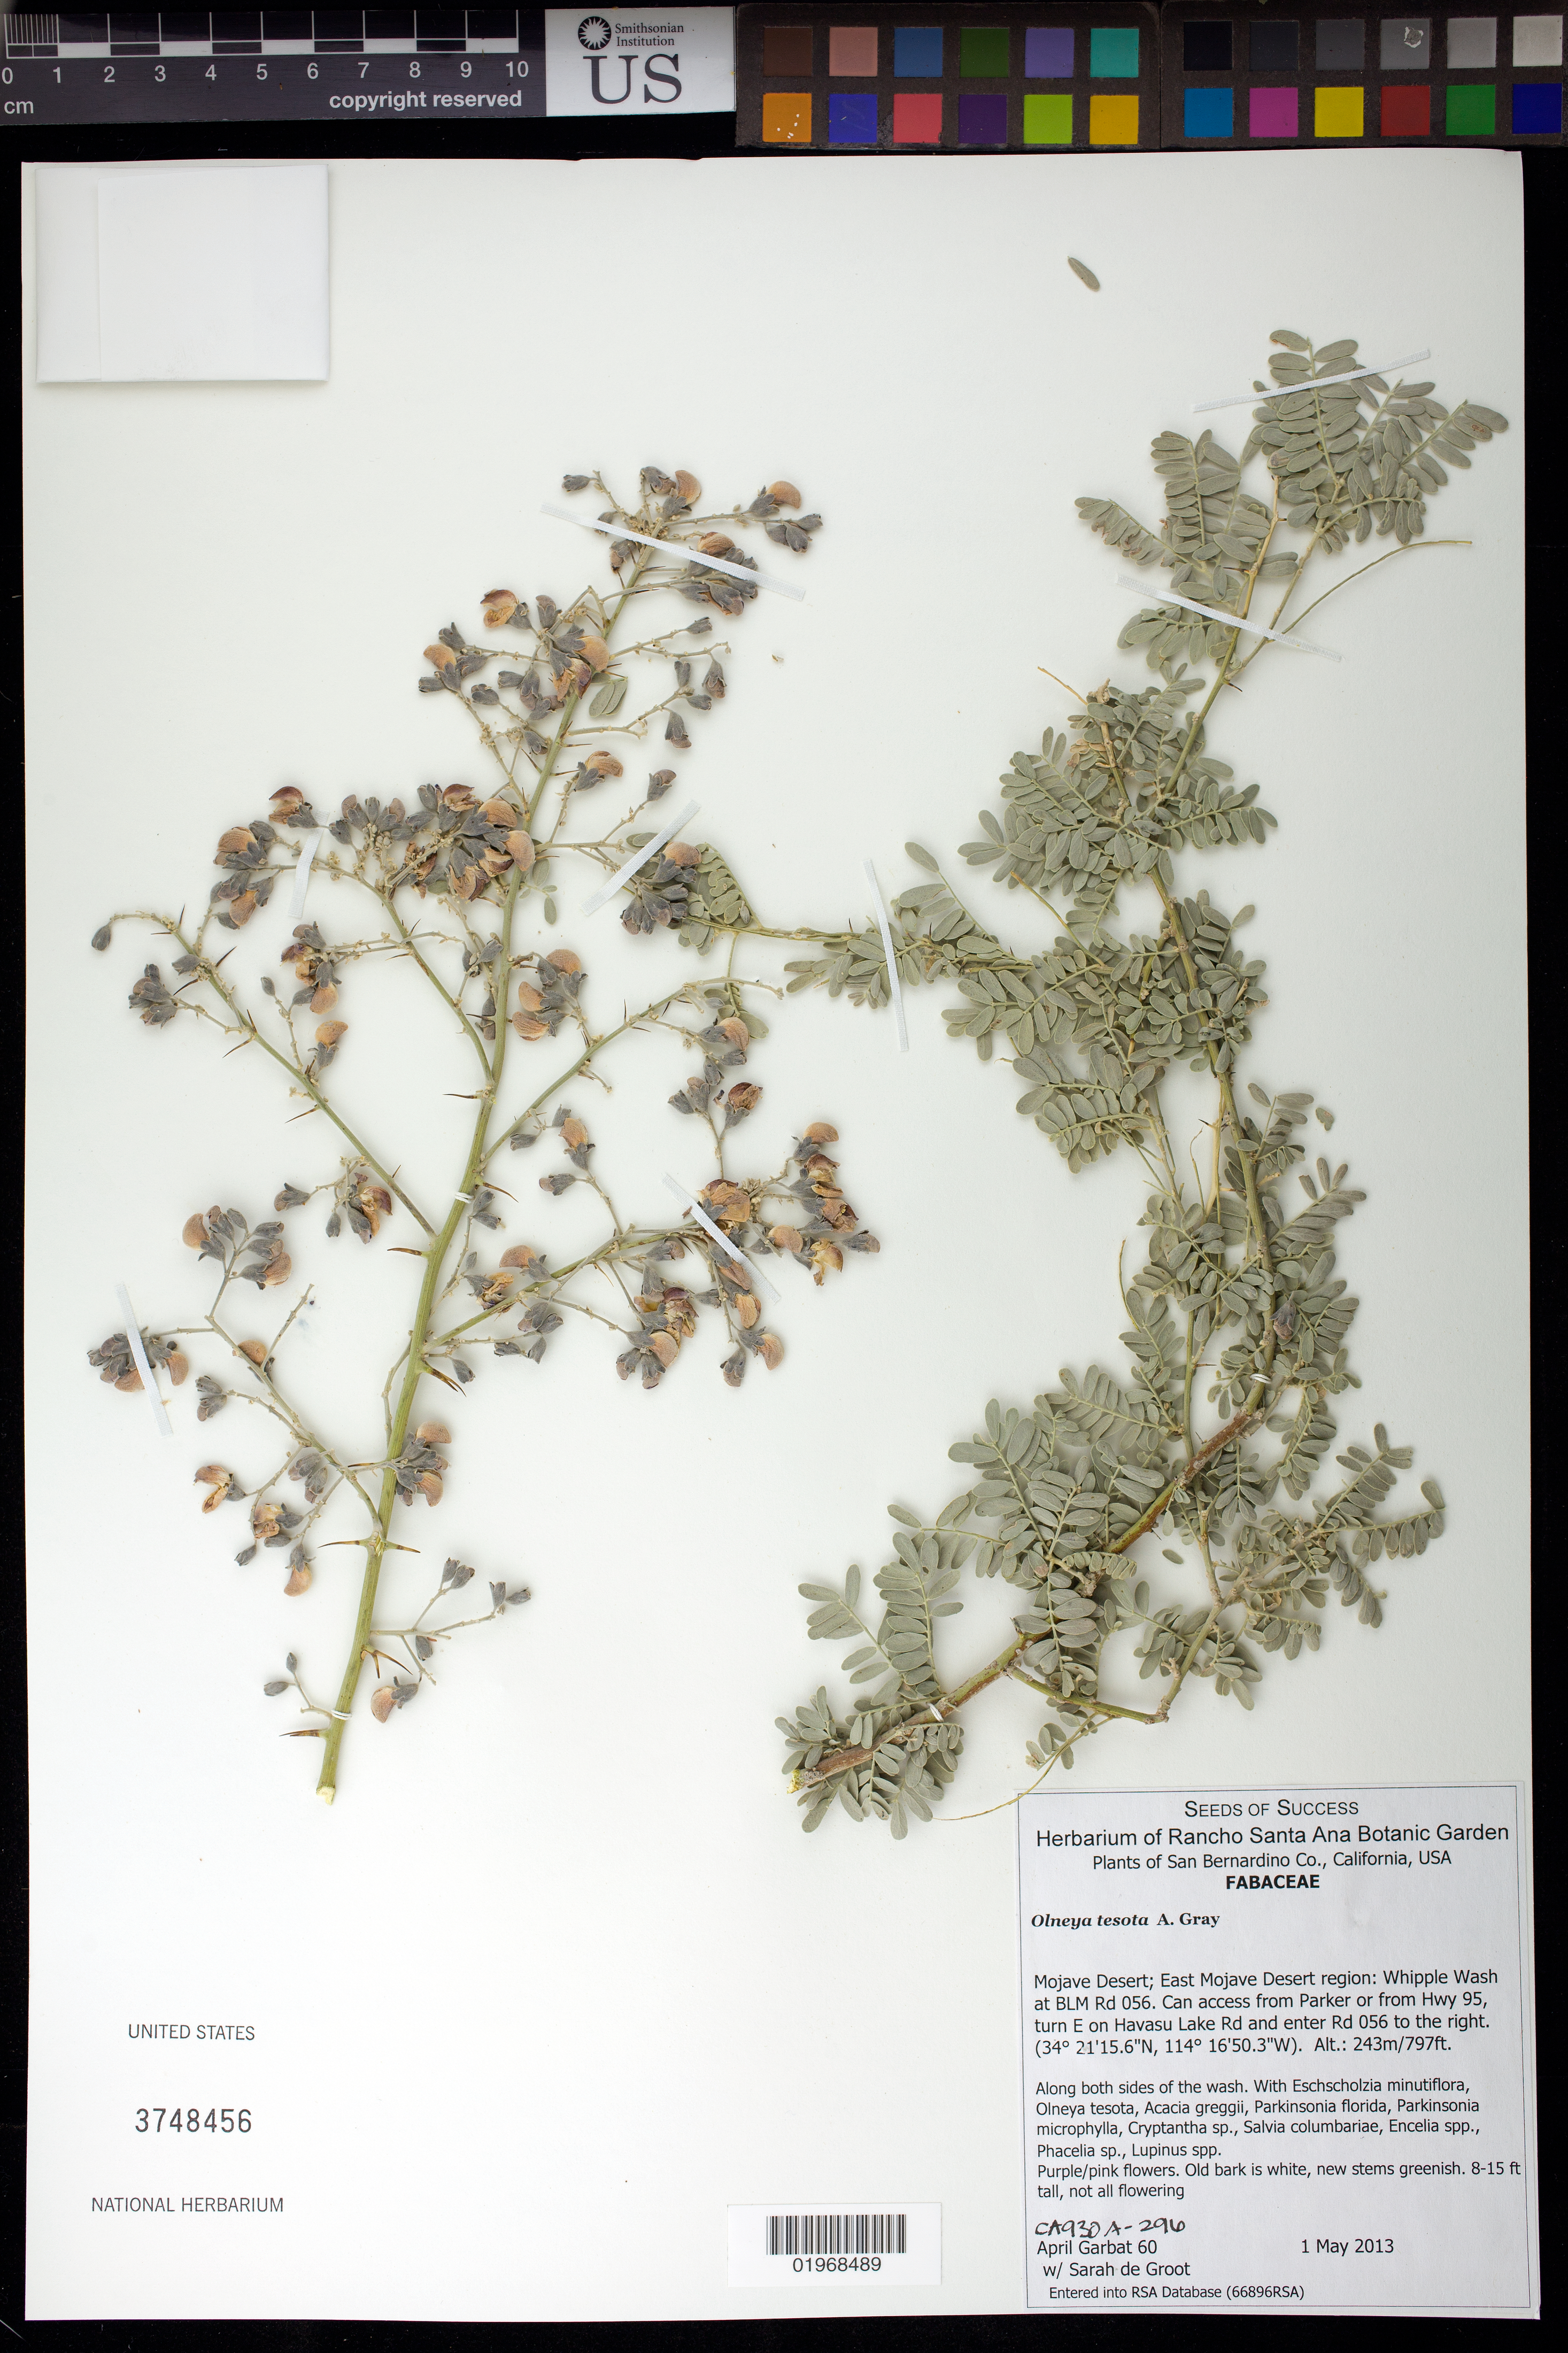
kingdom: Plantae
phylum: Tracheophyta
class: Magnoliopsida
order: Fabales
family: Fabaceae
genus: Olneya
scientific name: Olneya tesota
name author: A. Gray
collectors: A. Garbat & S. De Groot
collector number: CA930A-296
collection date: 2013-05-01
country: United States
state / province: California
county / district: San Bernardino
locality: Mojave Desert, East Region: Whipple Wash at BLM Rd 056.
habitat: Along wash. With Olneya tesota, Acacia greggii, Parkinsonia florida, Encelia sp., Lupinus sp., ect.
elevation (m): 243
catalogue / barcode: US 3748456